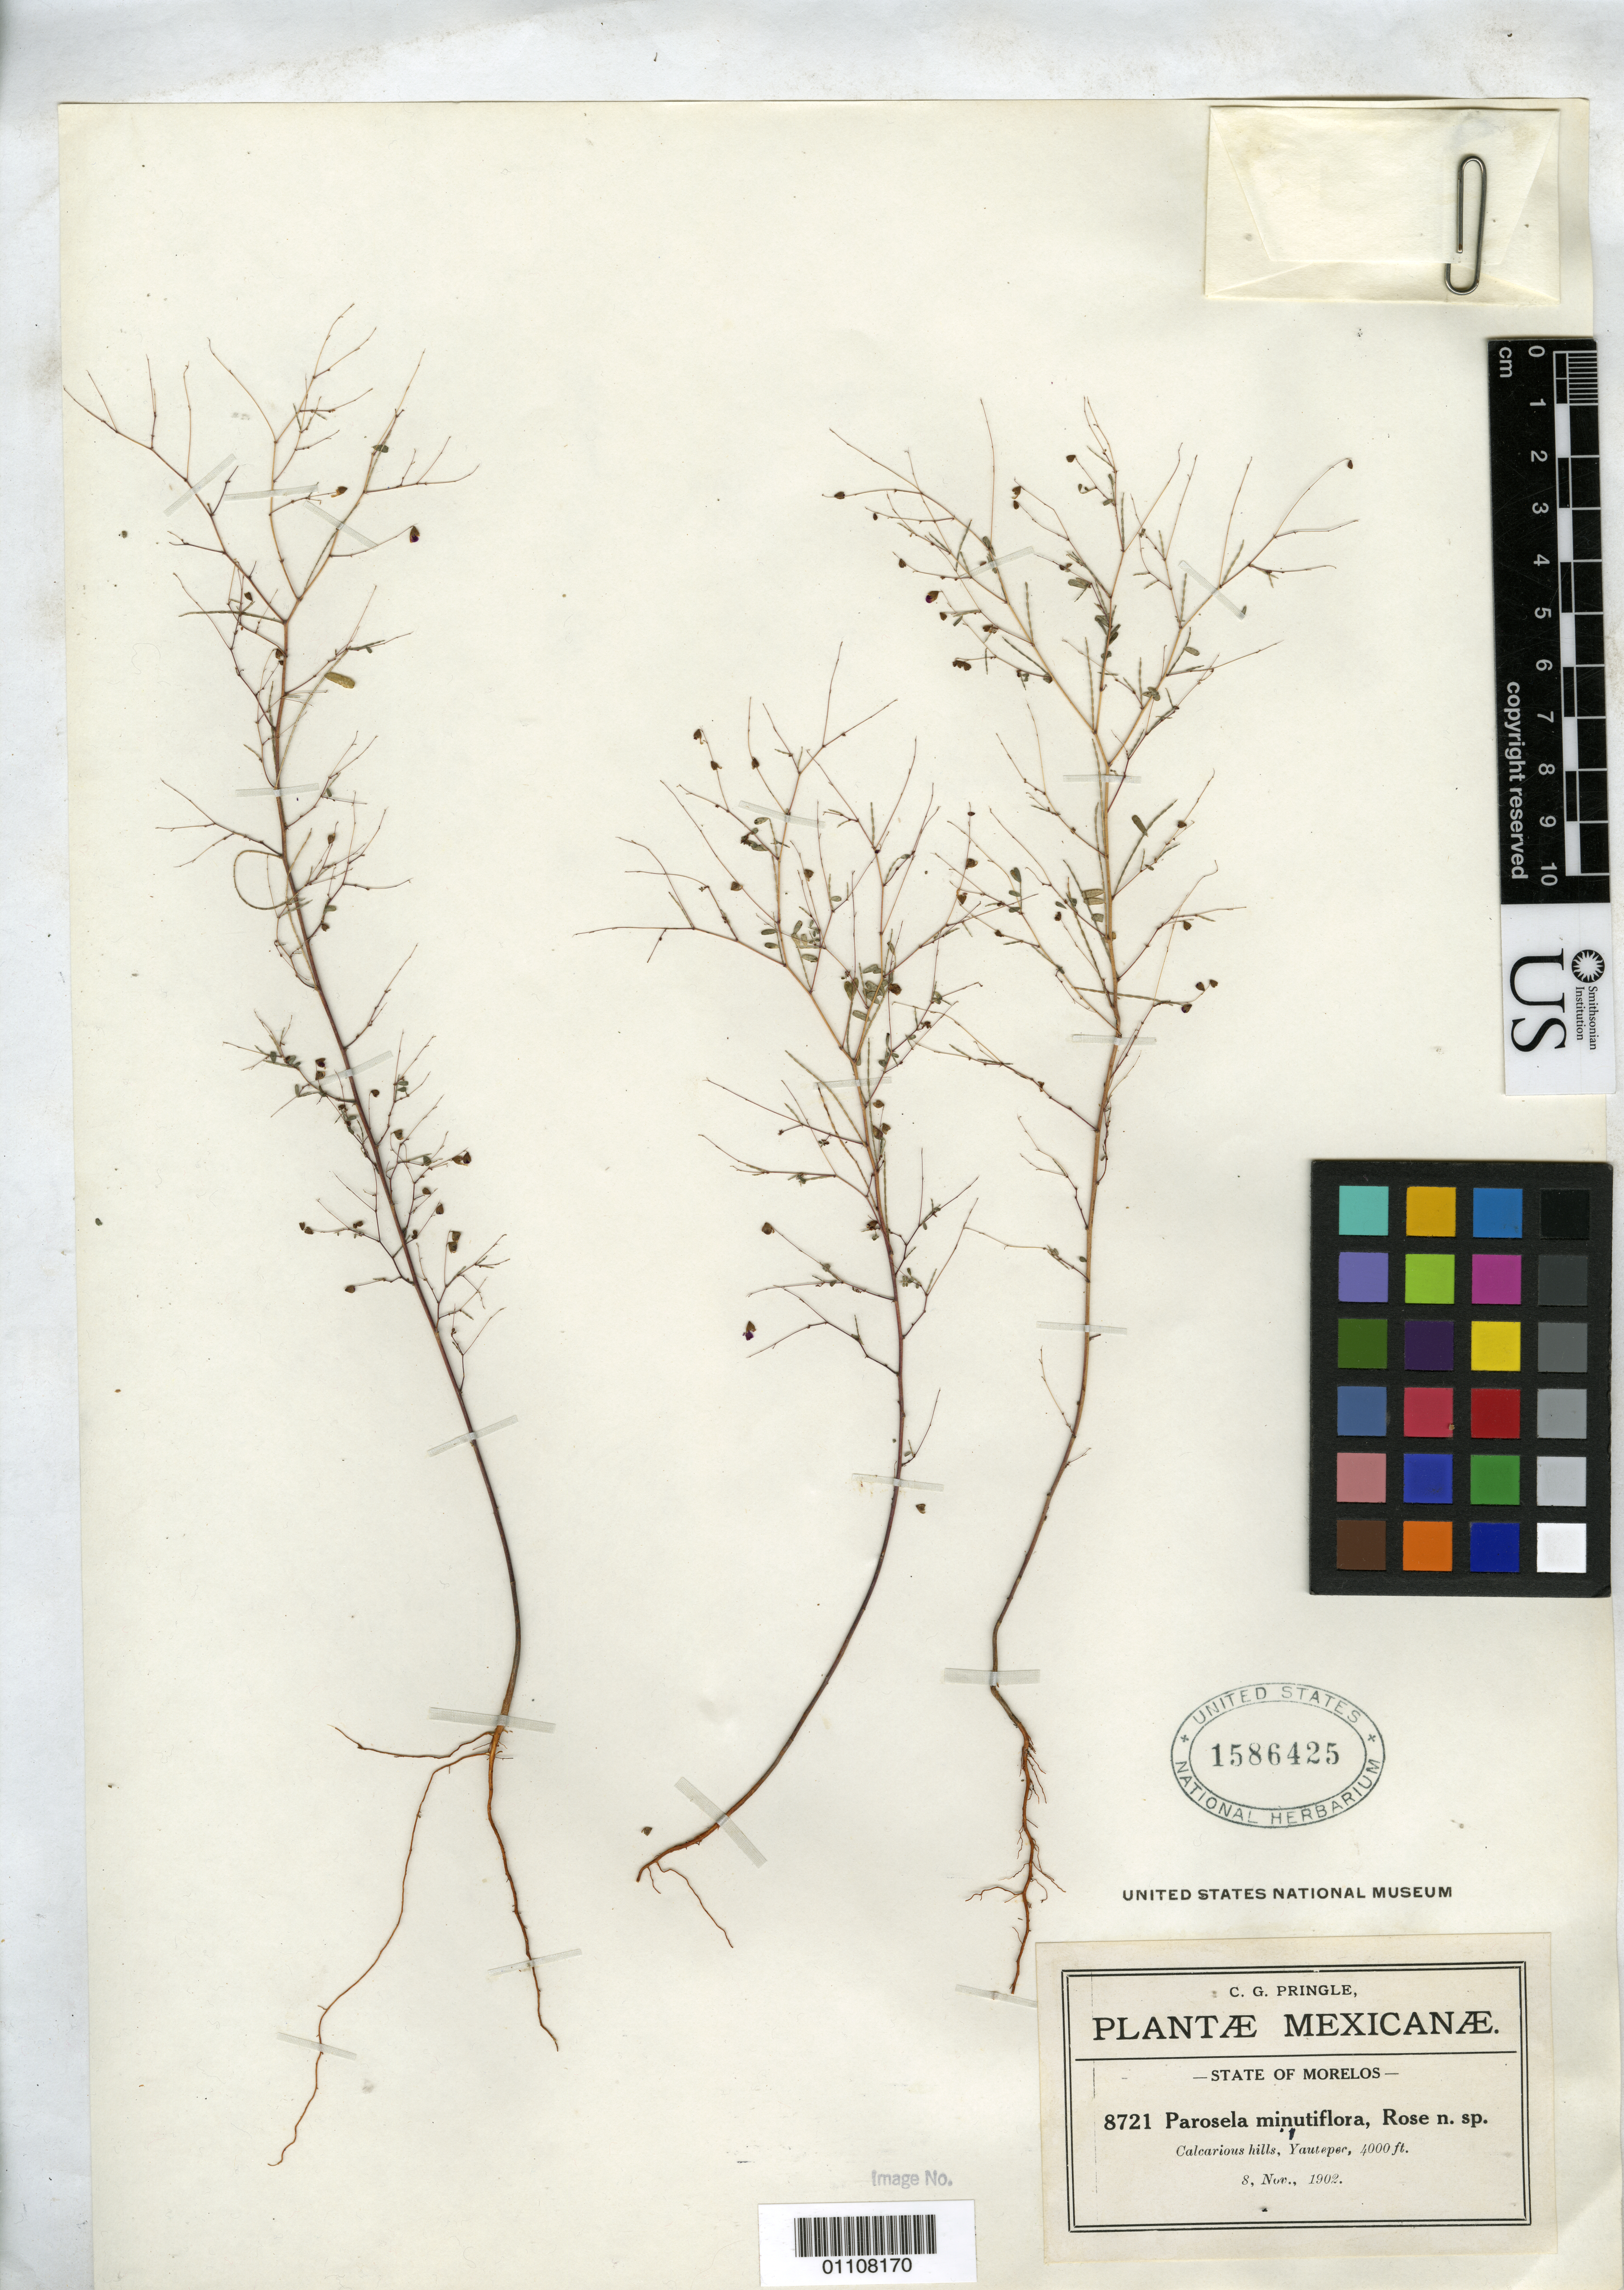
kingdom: Plantae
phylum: Tracheophyta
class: Magnoliopsida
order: Fabales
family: Fabaceae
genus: Parosela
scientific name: Parosela minutiflora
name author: Rose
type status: Isotype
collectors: C. G. Pringle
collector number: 8721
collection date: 1902-11-08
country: Mexico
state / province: Morelos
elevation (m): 1219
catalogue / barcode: US 1586425